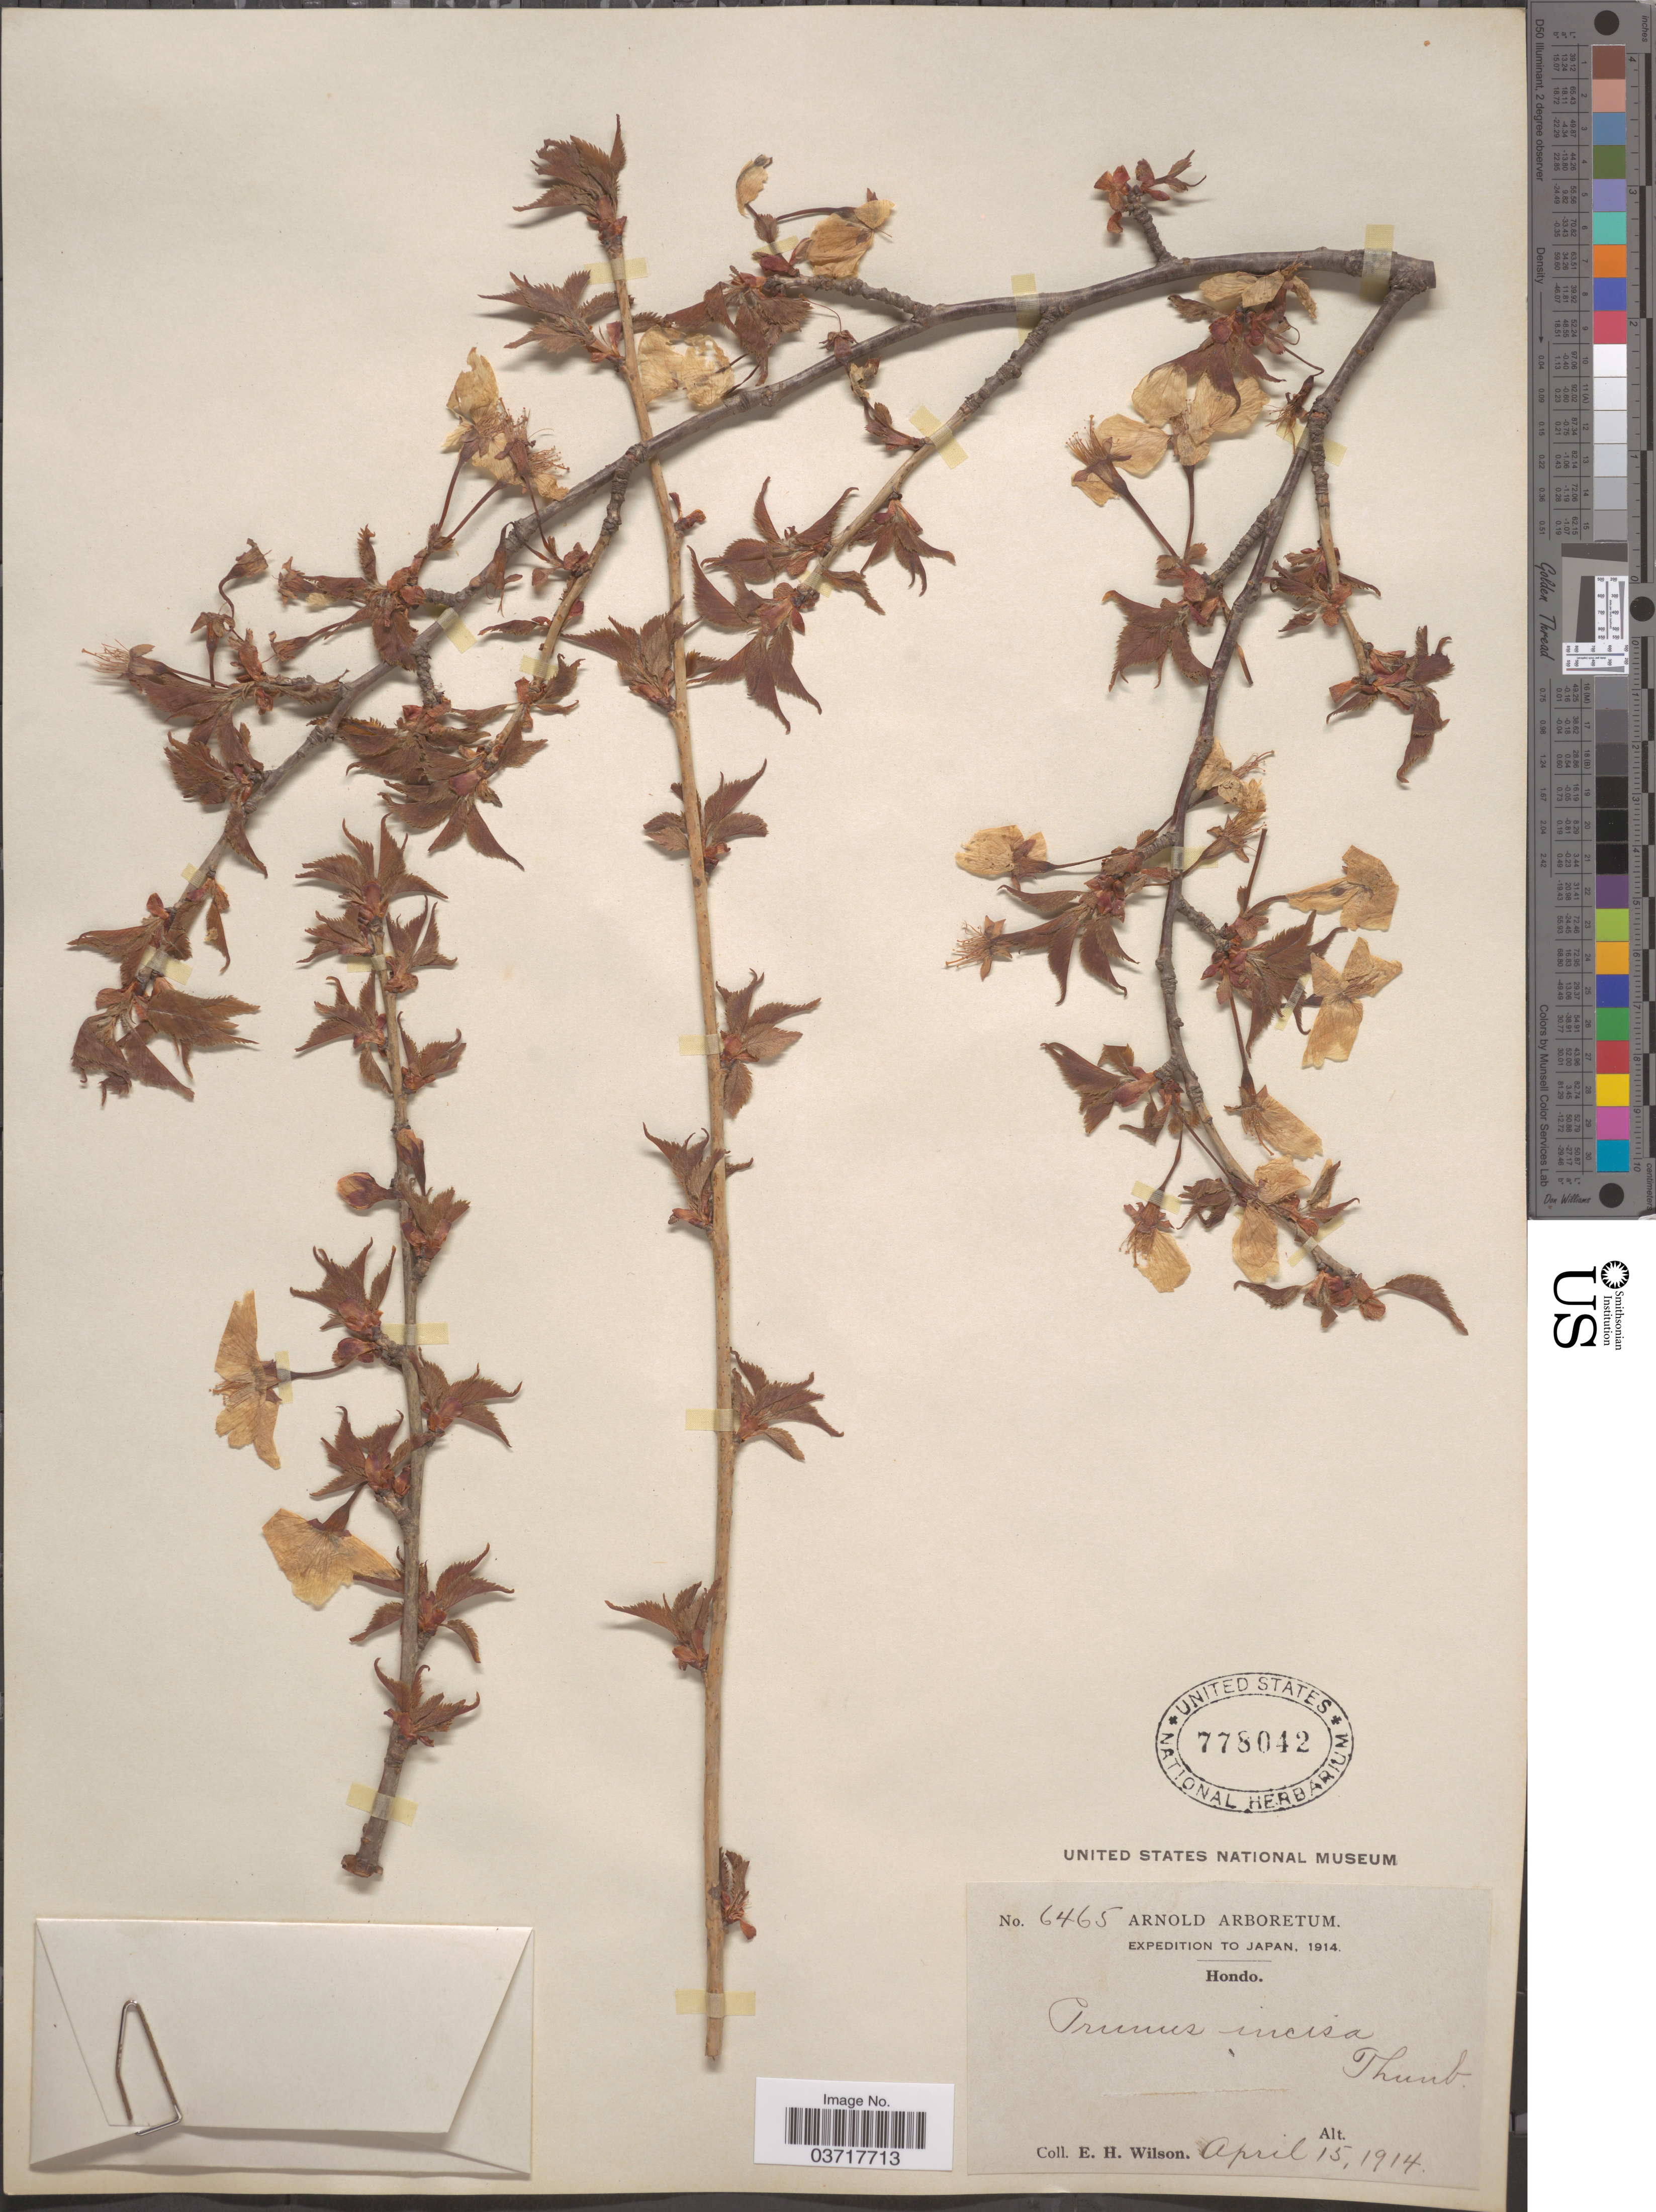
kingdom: Plantae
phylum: Tracheophyta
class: Magnoliopsida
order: Rosales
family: Rosaceae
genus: Prunus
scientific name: Prunus incisa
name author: Thunb.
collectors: E. Wilson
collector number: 6465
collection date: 1914-04-15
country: Japan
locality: Hondo.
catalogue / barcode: US 778042